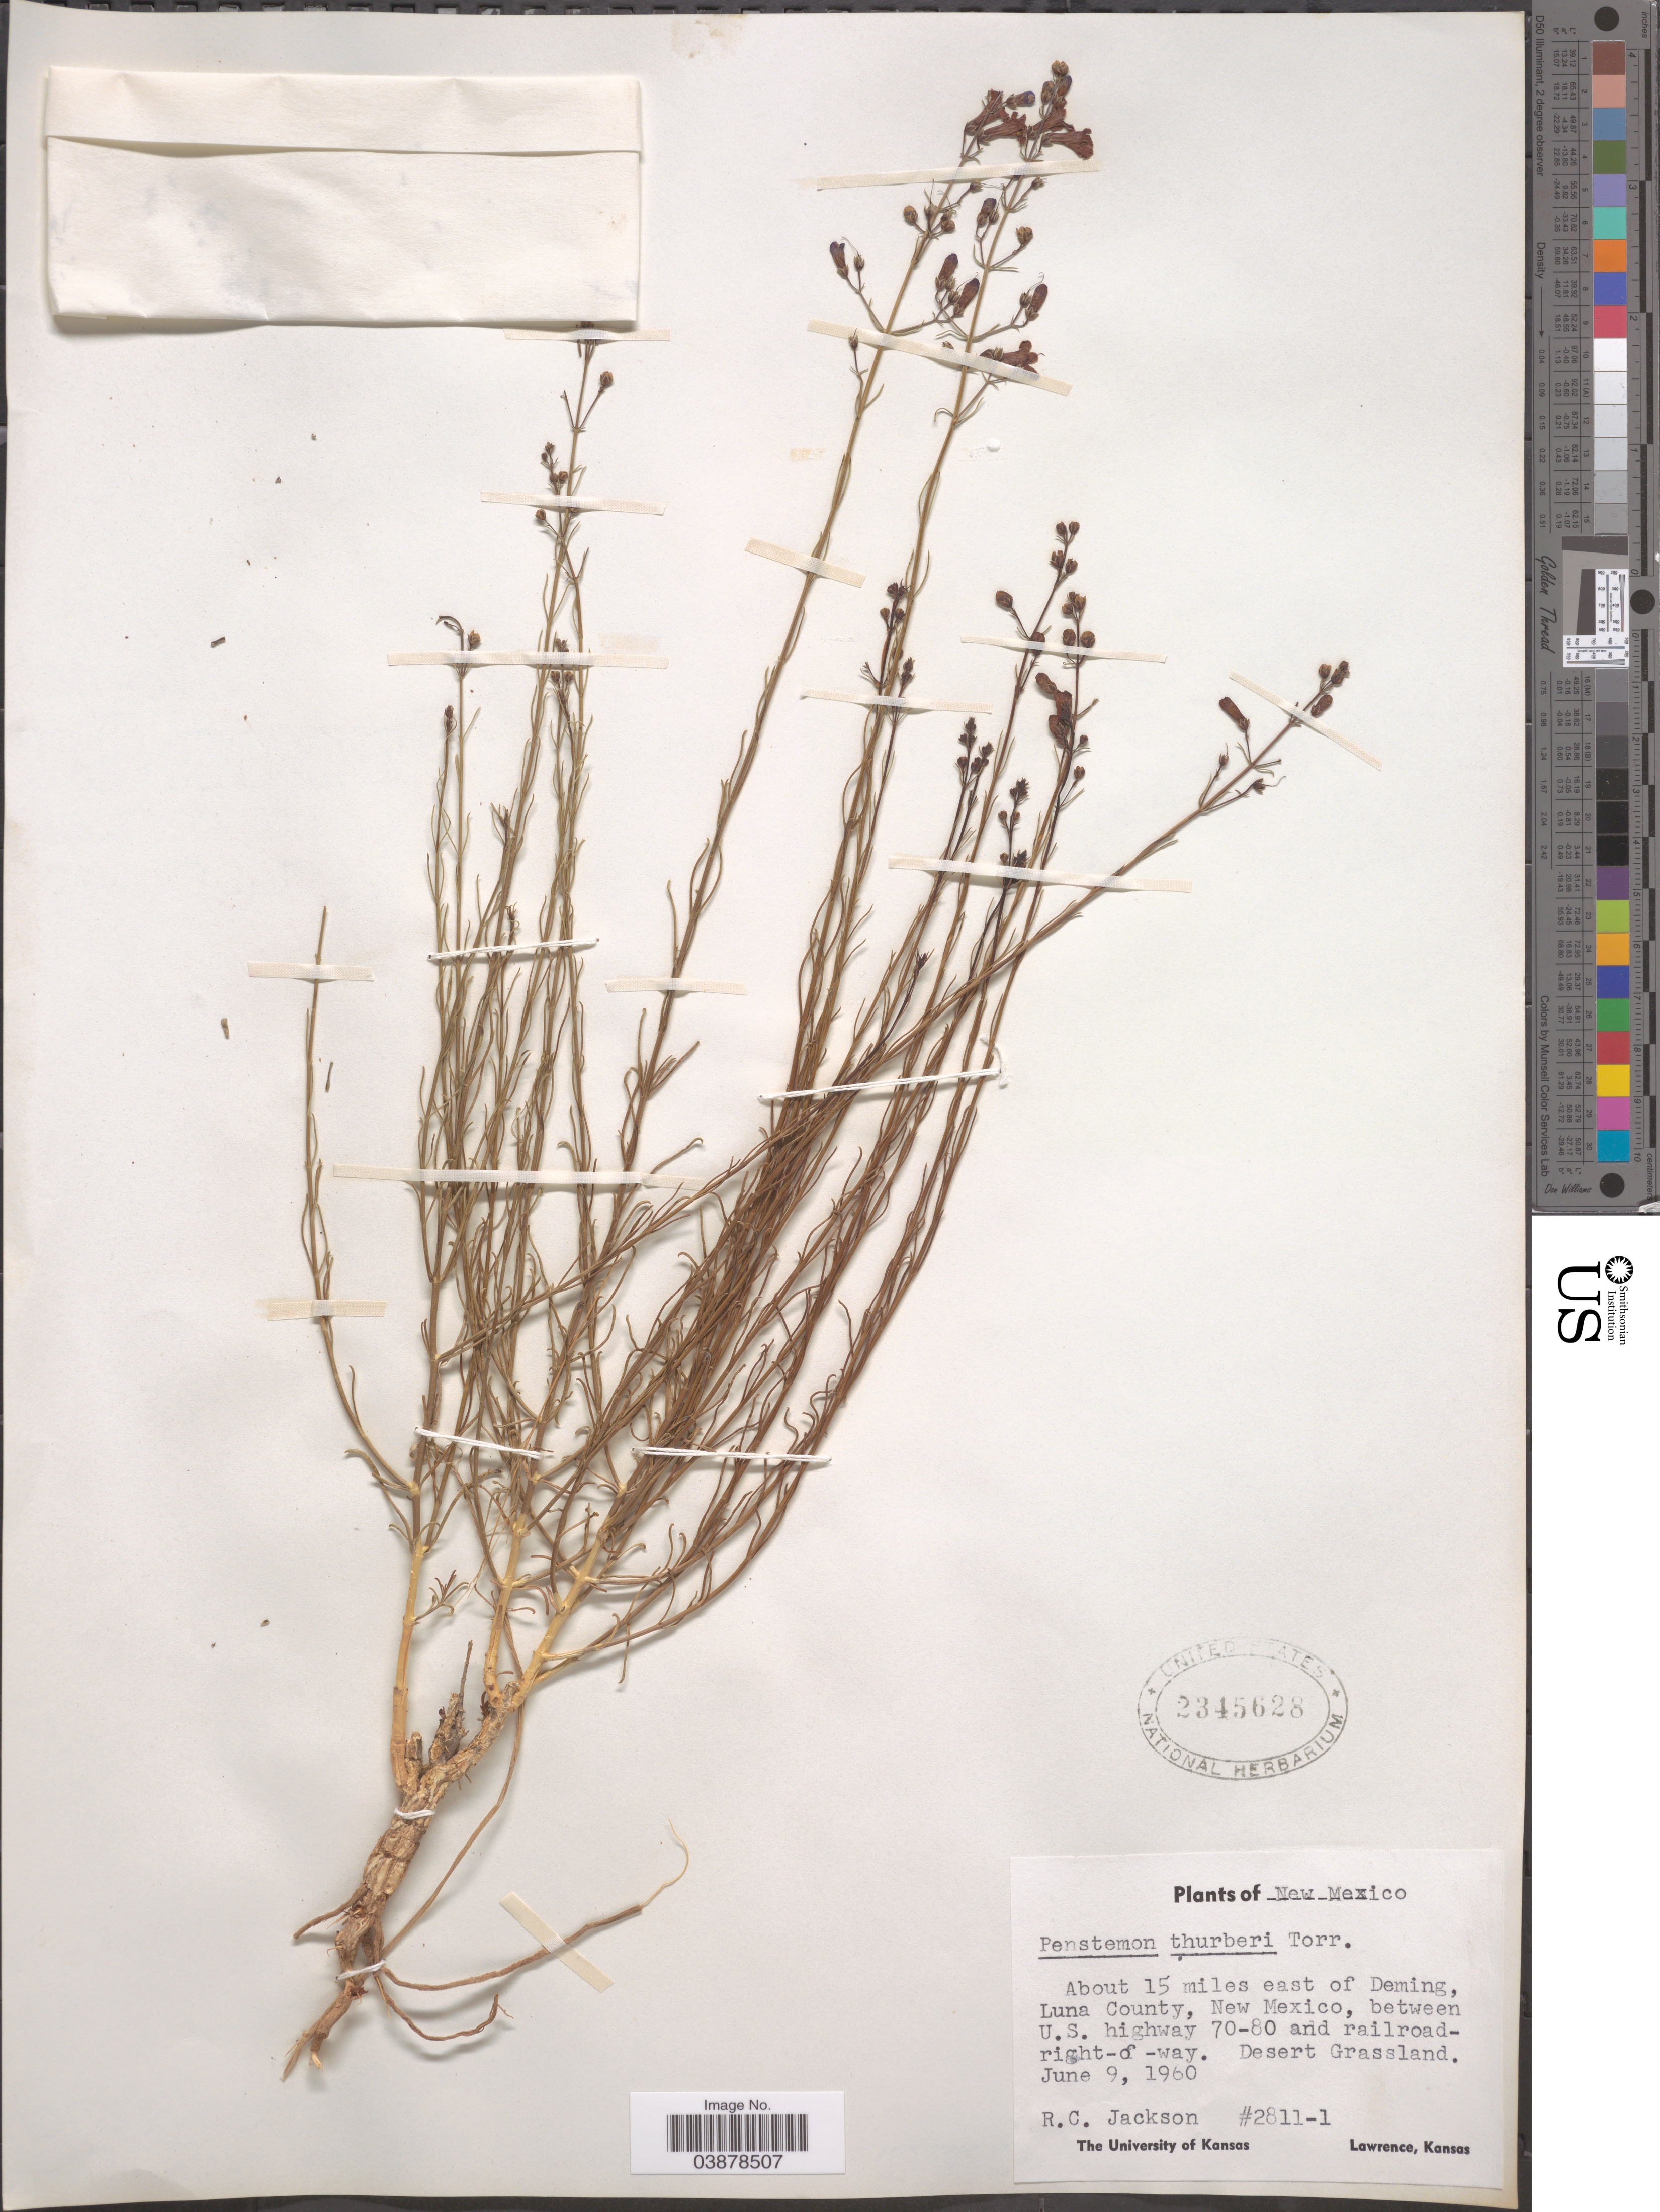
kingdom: Plantae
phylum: Tracheophyta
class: Magnoliopsida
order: Lamiales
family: Plantaginaceae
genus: Penstemon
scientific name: Penstemon thurberi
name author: Torr.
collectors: R. C. Jackson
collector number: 2811-1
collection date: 1960-06-09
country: United States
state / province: New Mexico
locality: About 15 miles east of Deming, Luna County, between U.S. highway 70-80 and railroad-right-of-way. Desert Grassland.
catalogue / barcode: US 2345628